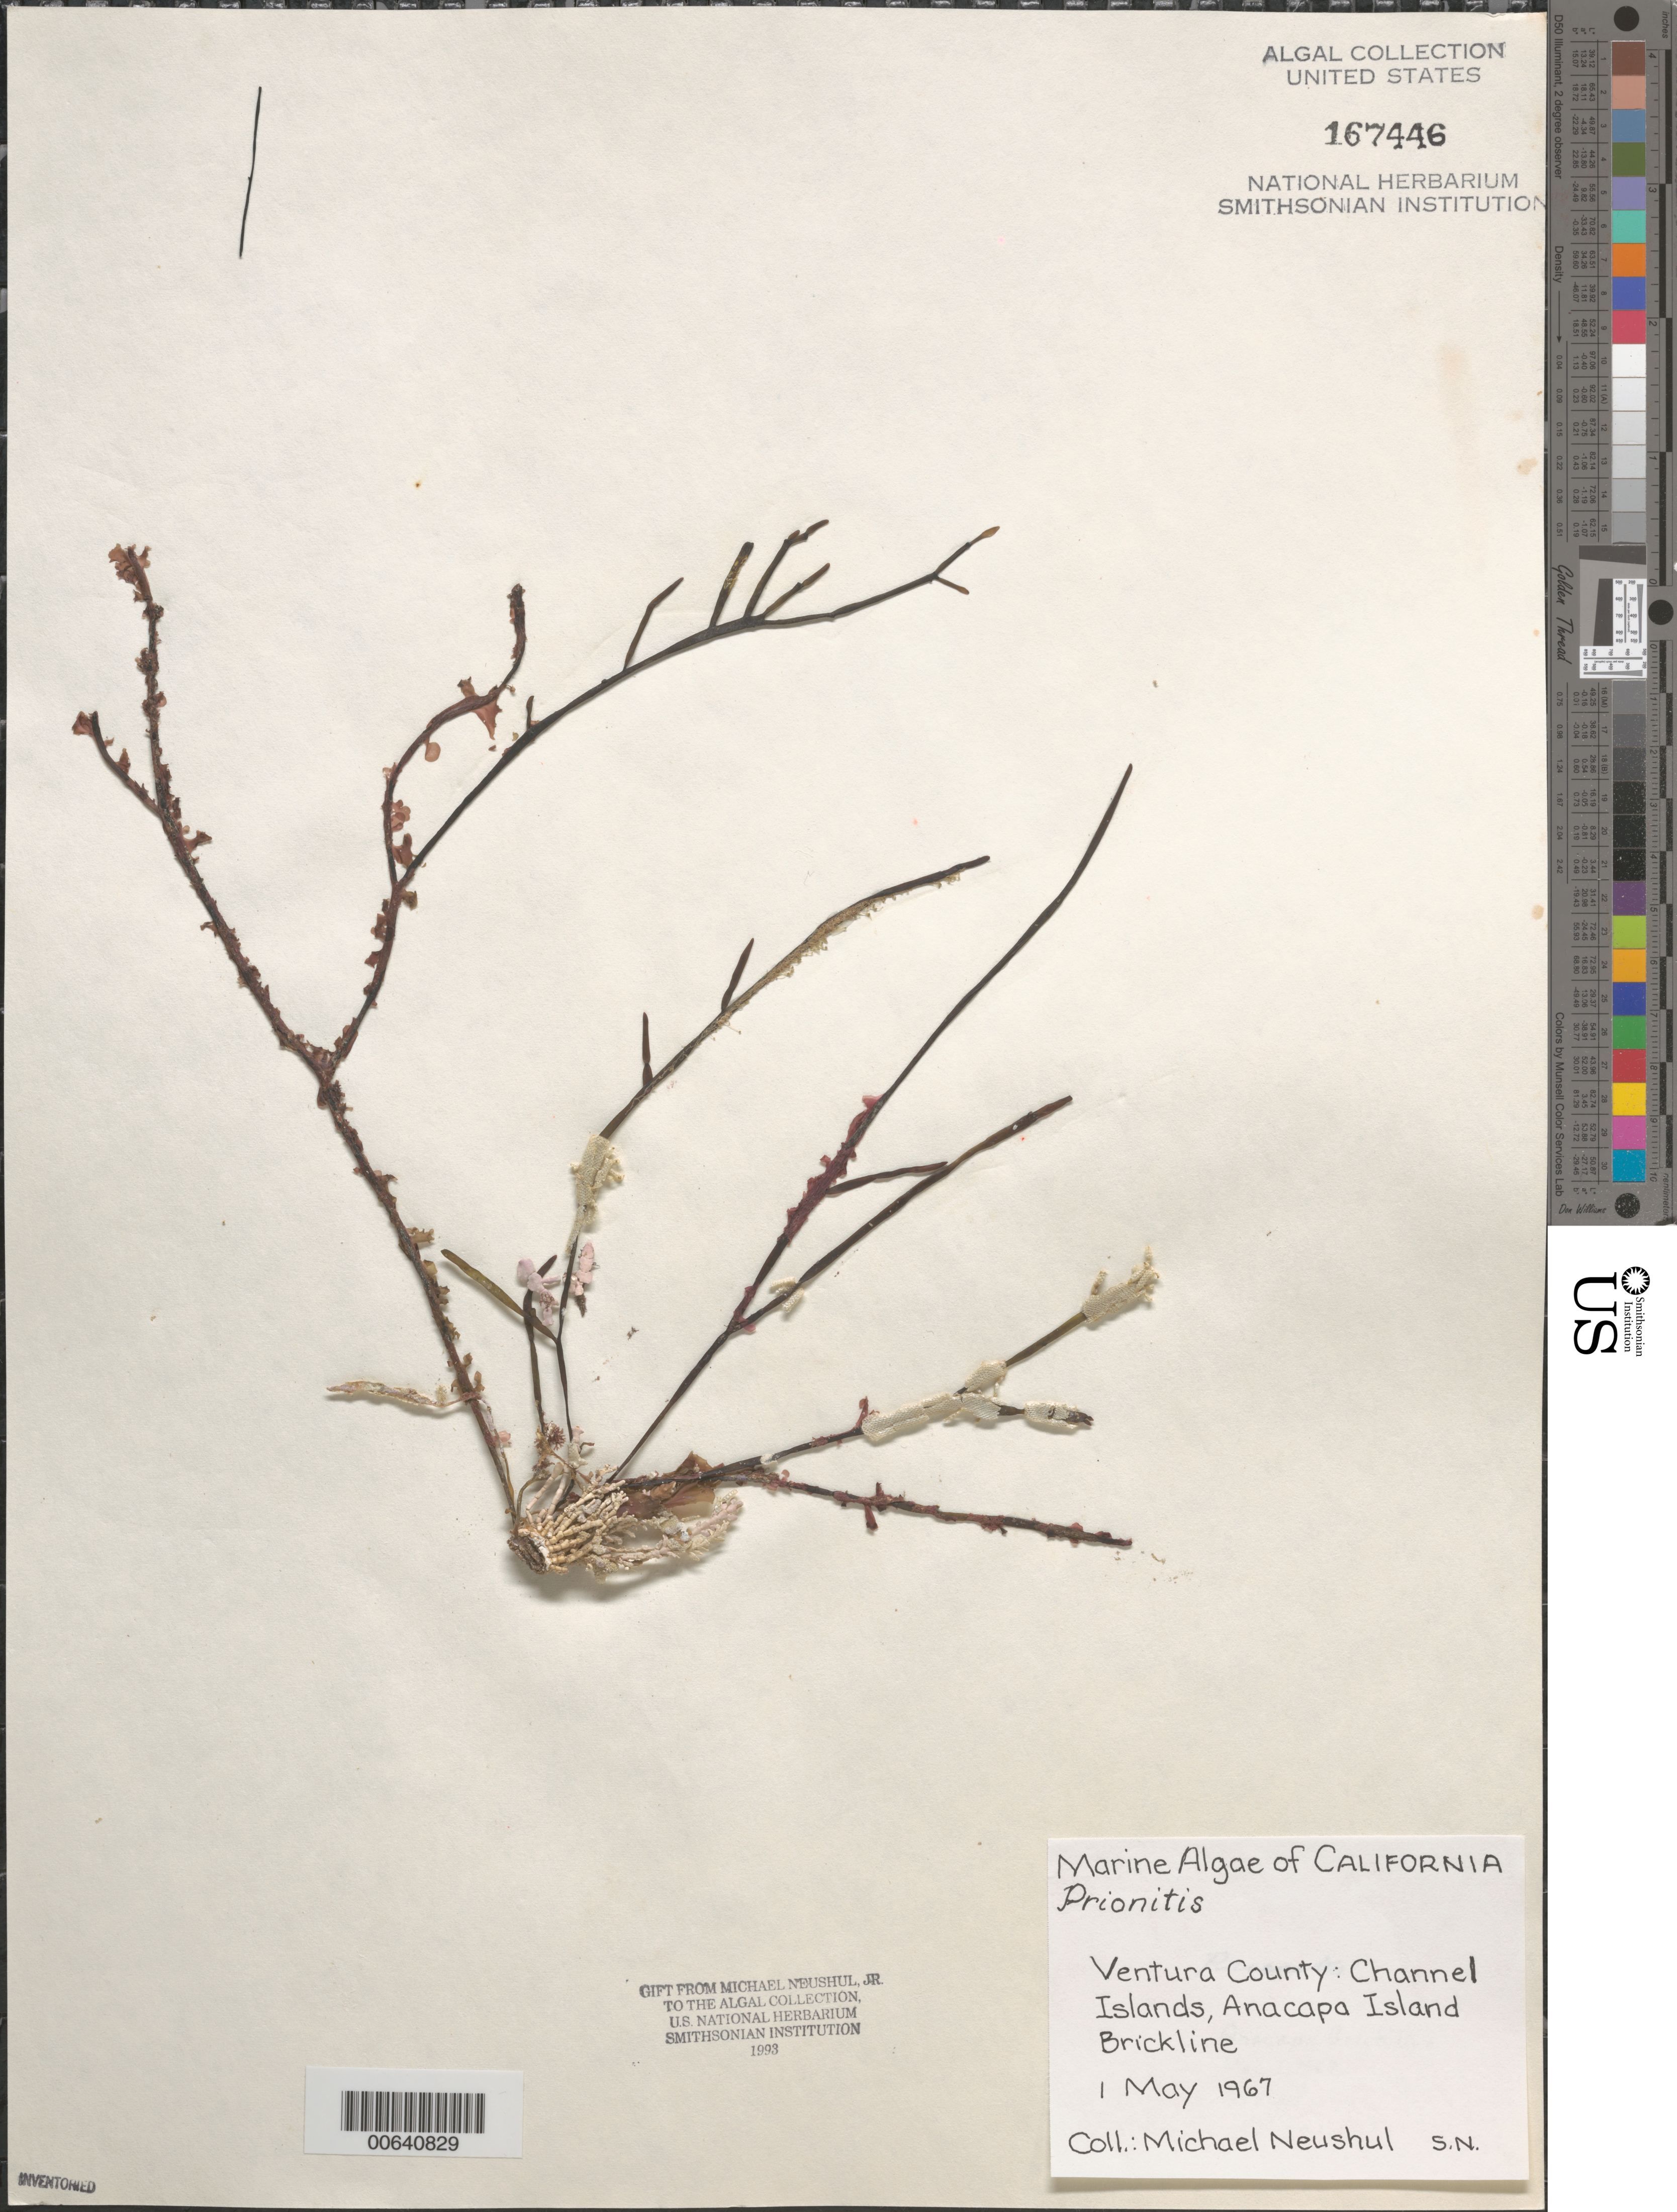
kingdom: Plantae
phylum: Rhodophyta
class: Florideophyceae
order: Cryptonemiales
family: Cryptonemiaceae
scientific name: Prionitis sp.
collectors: M. Neushul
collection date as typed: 01 May 1967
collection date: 1967-05-01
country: United States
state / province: California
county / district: Ventura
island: Anacapa Island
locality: Brickline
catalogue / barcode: US 167446